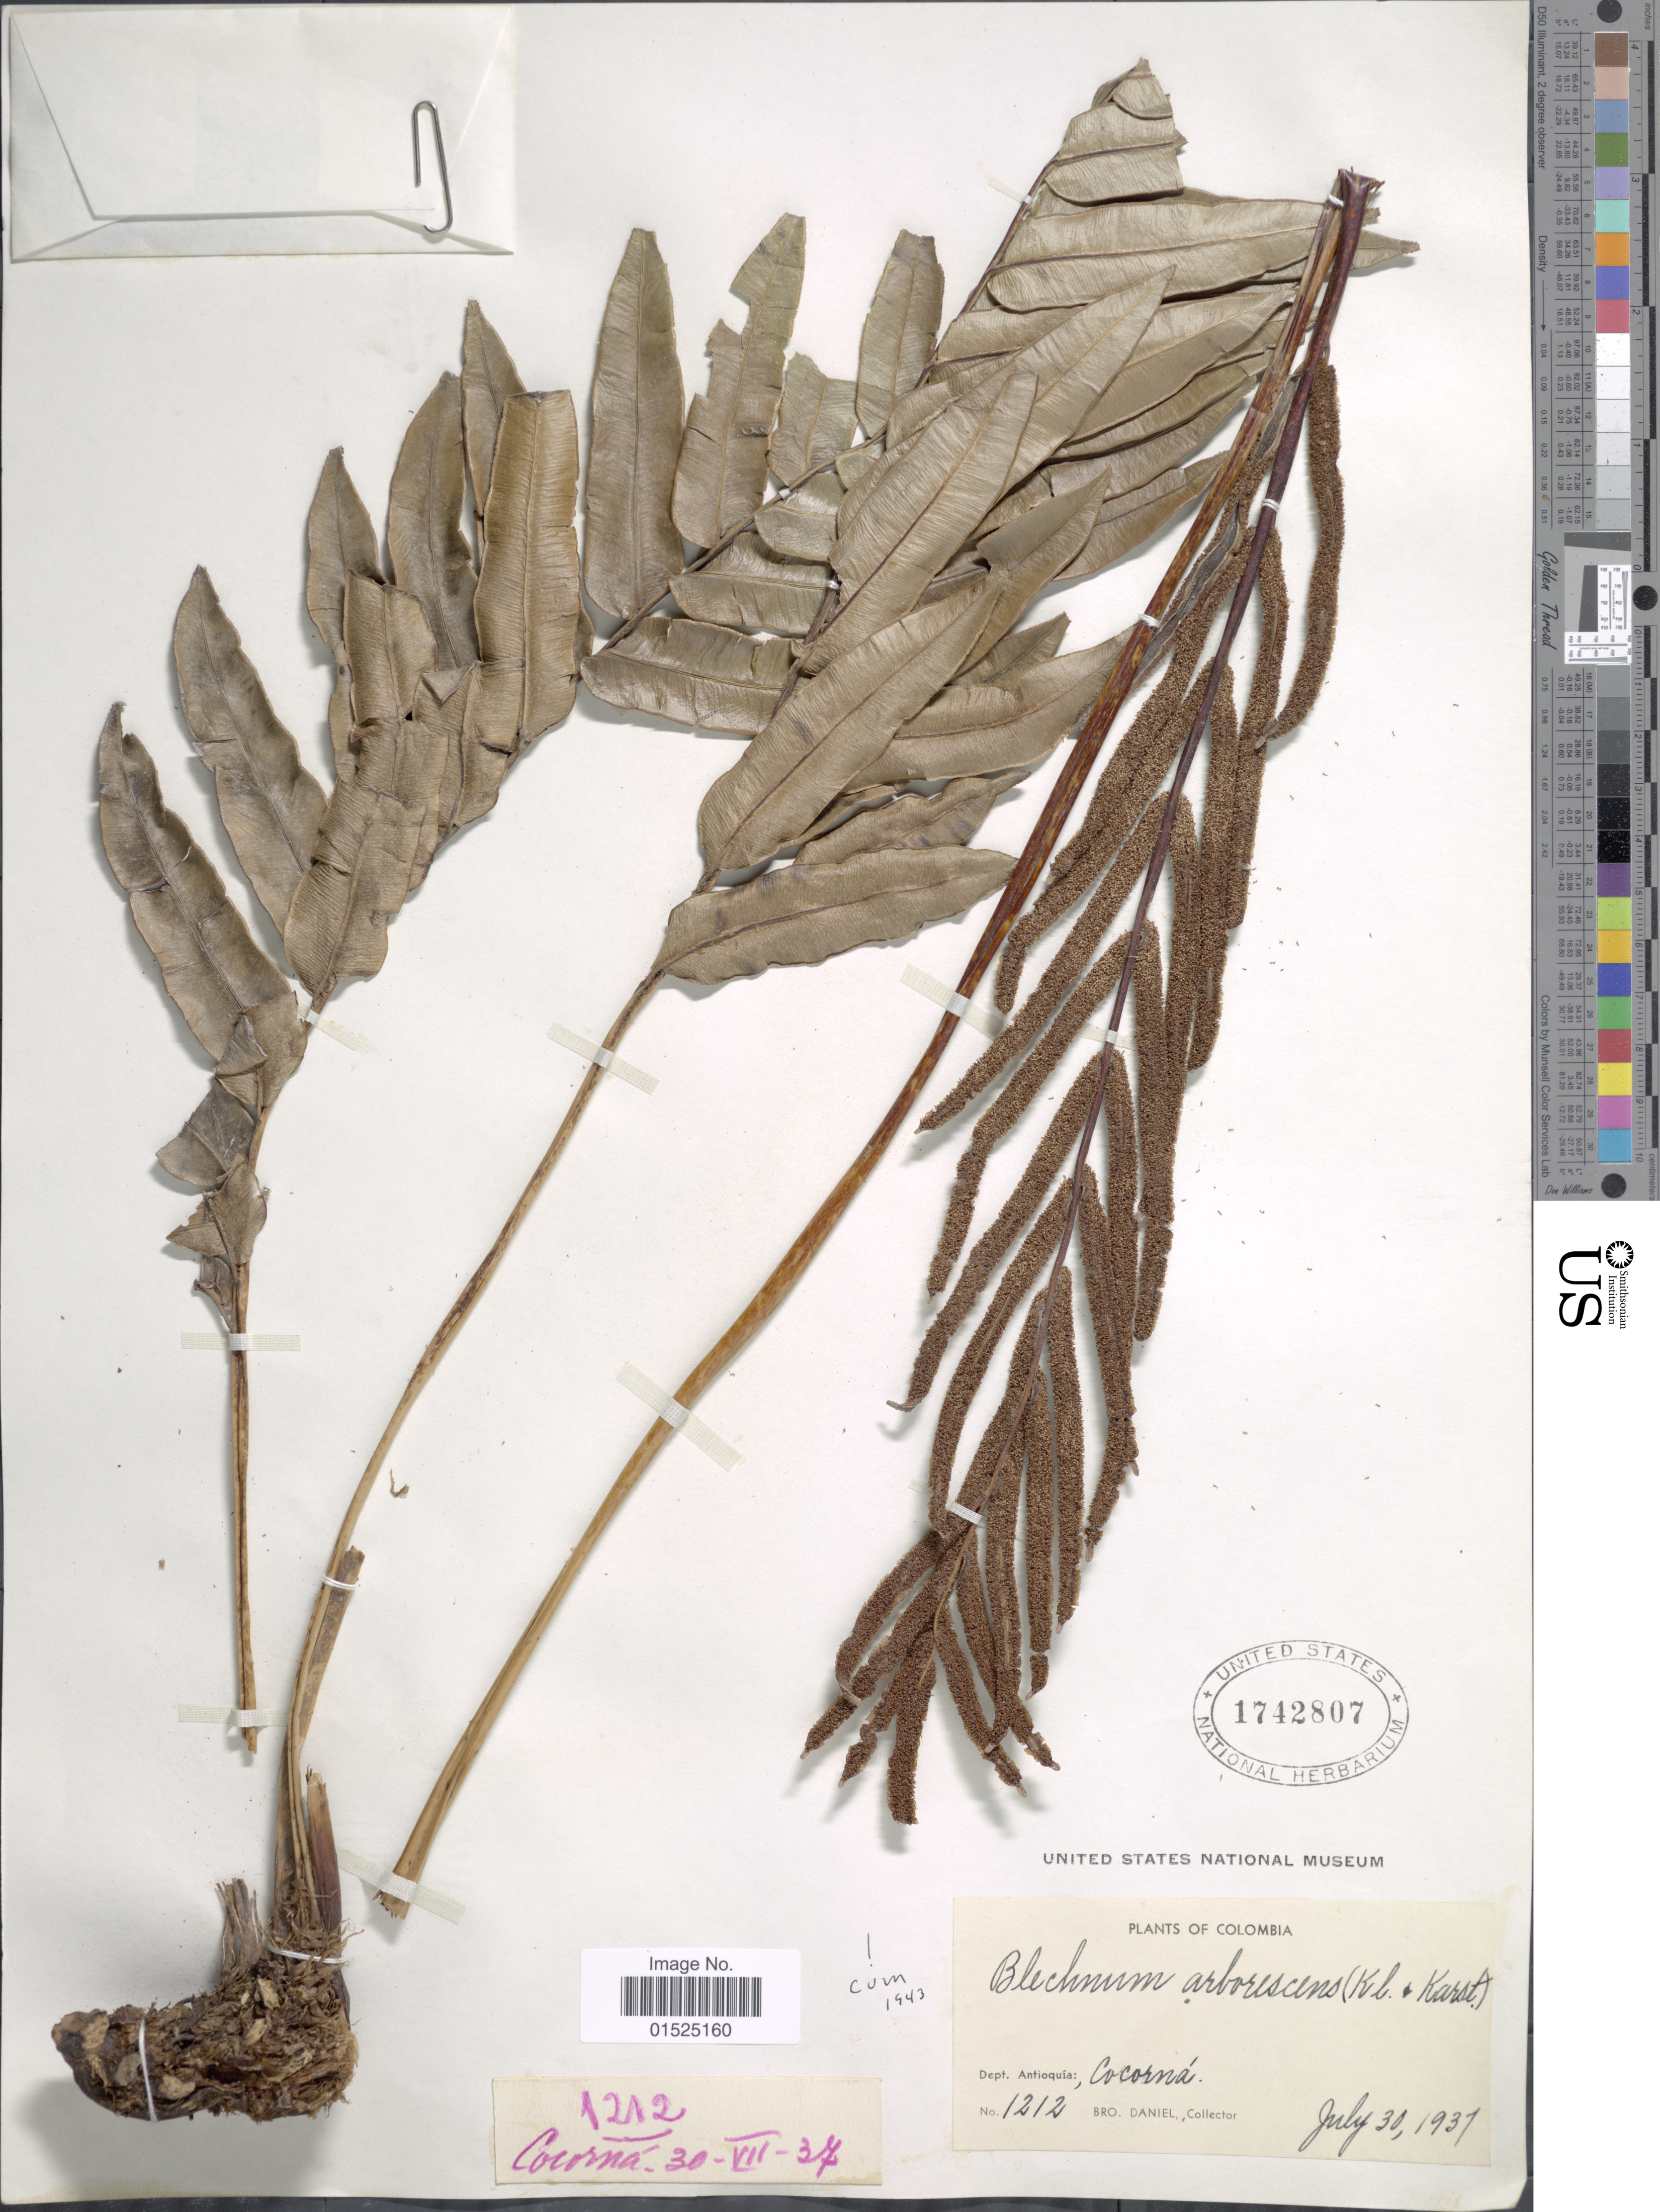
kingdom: Plantae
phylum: Tracheophyta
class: Polypodiopsida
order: Polypodiales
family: Blechnaceae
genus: Blechnum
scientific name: Blechnum arborescens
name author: (Klotzsch) Hieron.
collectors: Bro. Daniel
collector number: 1212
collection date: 1937-07-30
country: Colombia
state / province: Antioquia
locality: Cocorna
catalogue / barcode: US 1742807